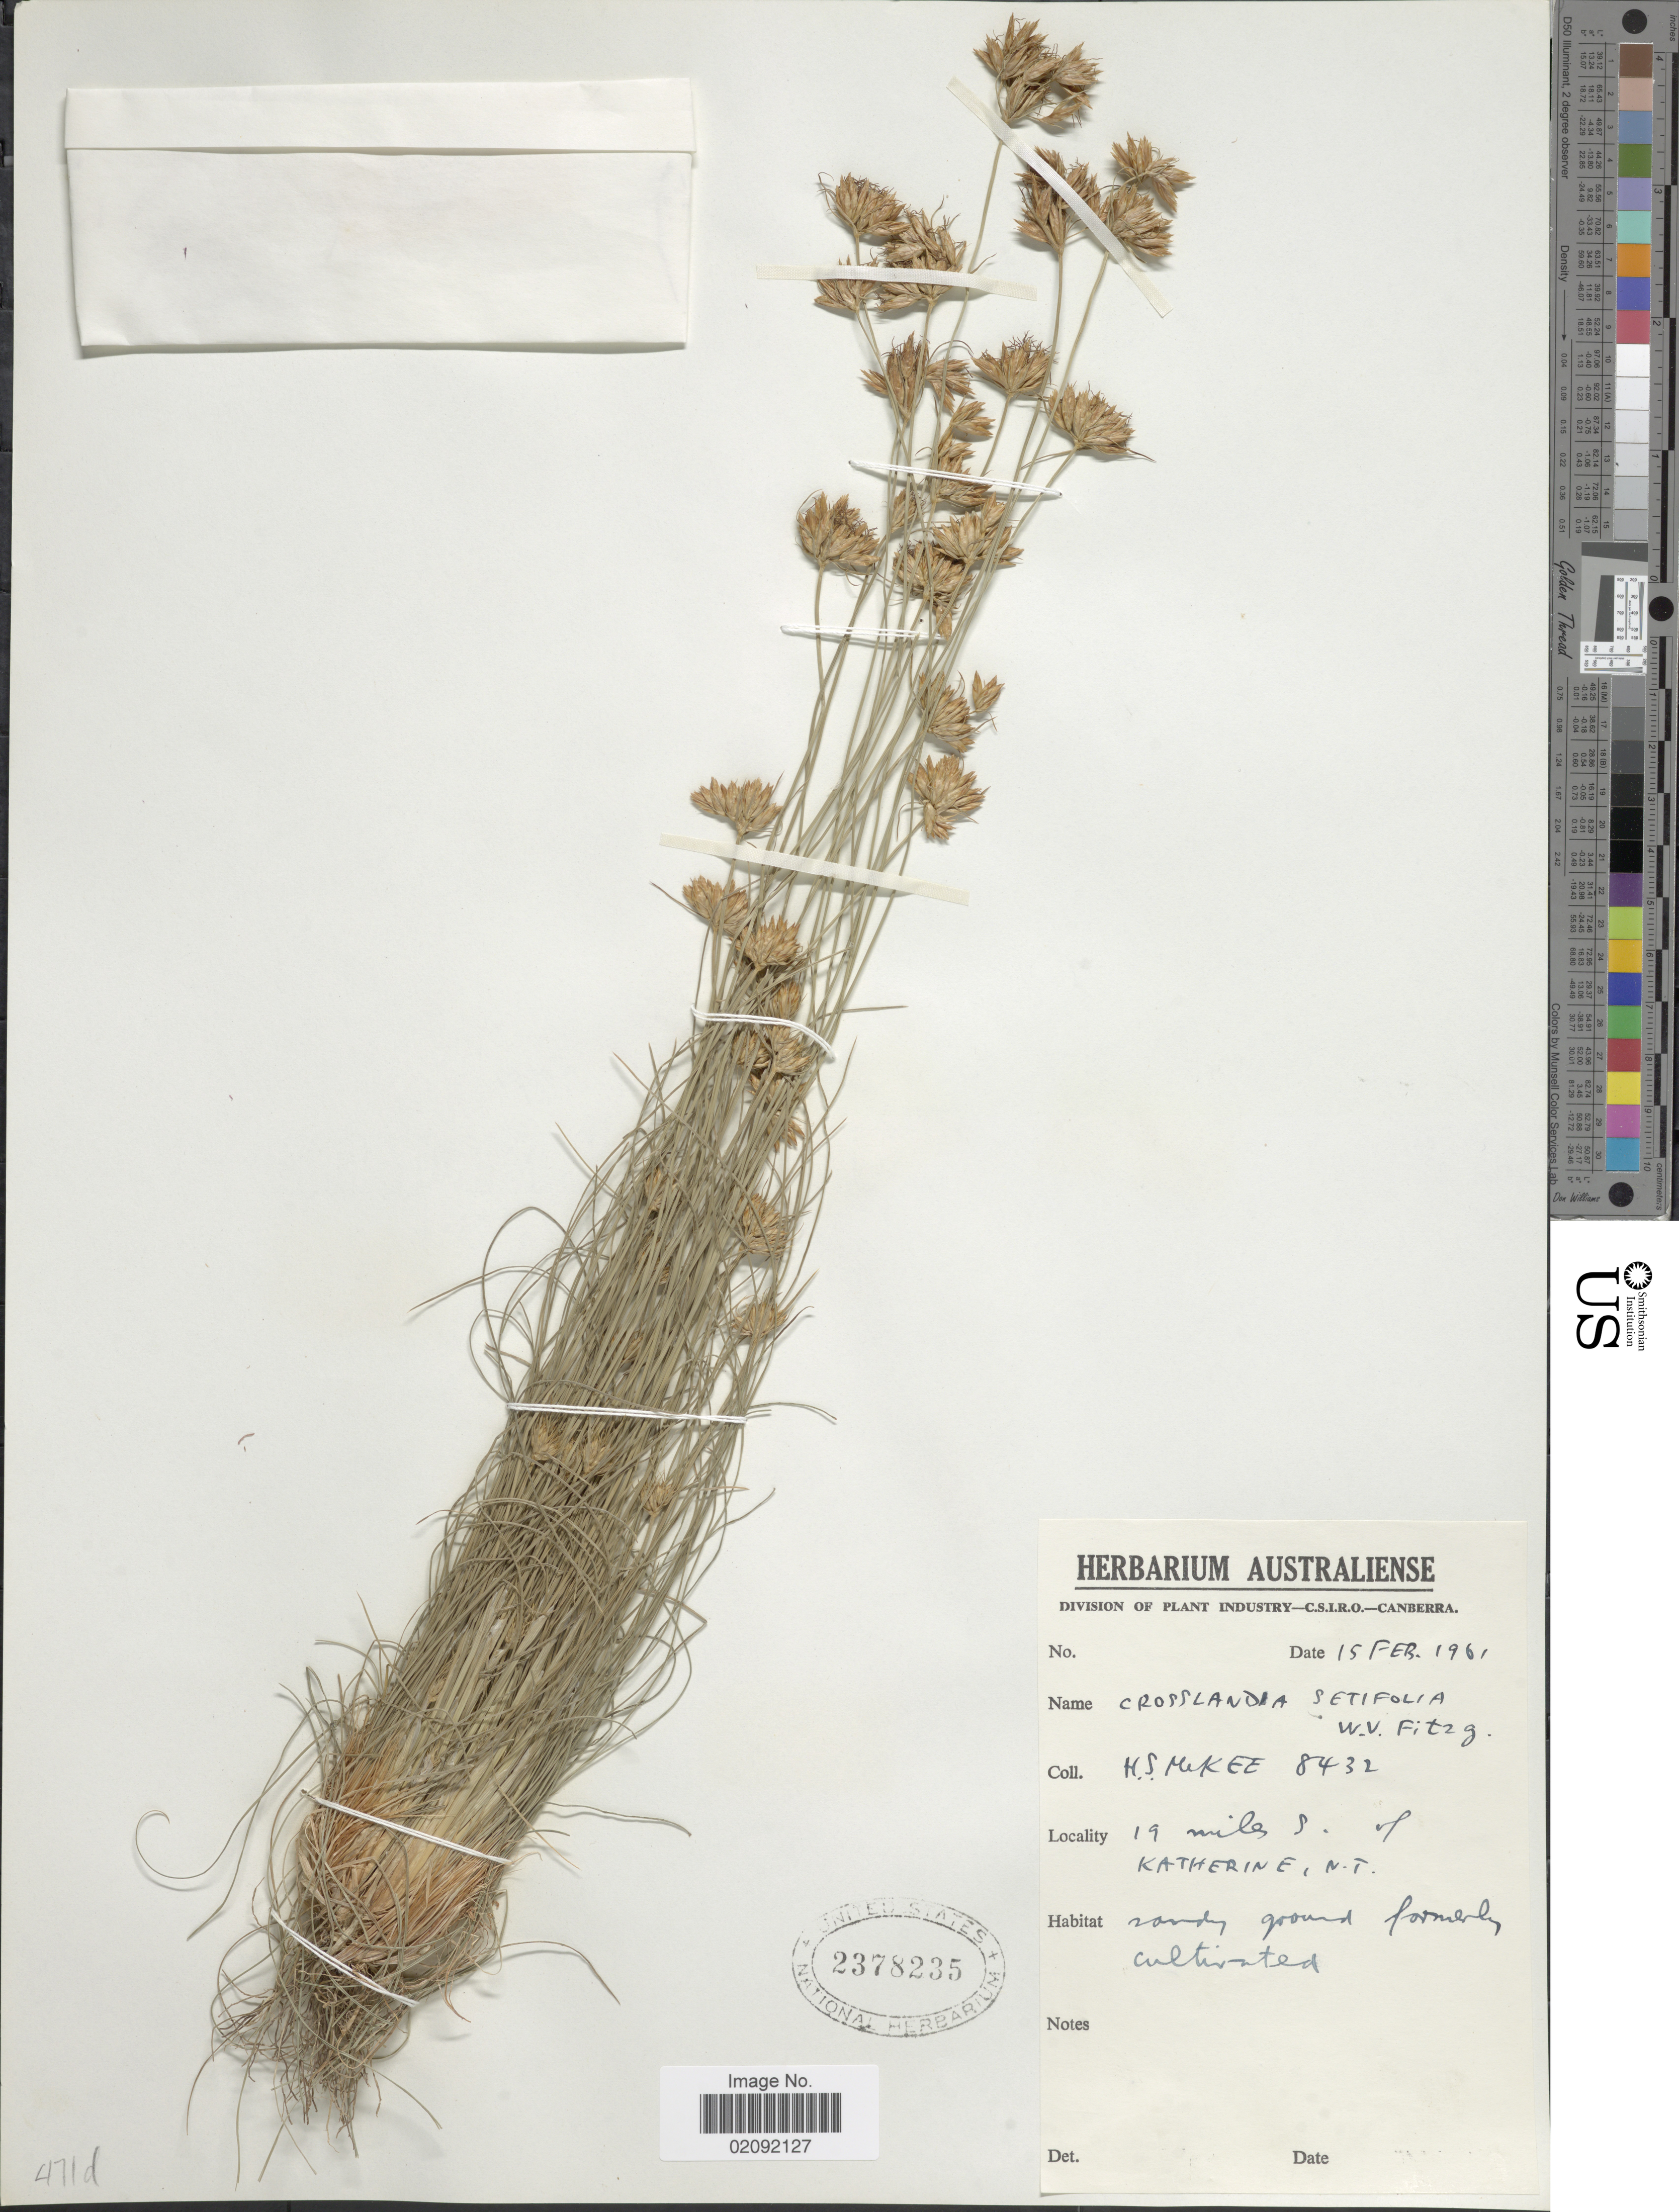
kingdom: Plantae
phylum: Tracheophyta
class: Liliopsida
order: Poales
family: Cyperaceae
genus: Fimbristylis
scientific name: Fimbristylis crosslandii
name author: Roalson et al.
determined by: Strong, Mark T., (BOT), Smithsonian Institution - National Museum of Natural History (UNITED STATES)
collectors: H. S. McKee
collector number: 8432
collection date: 1961-02-15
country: Australia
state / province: Northern Territory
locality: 19 miles S. of Katherine, sandy ground formerly cultivated.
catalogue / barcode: US 2378235